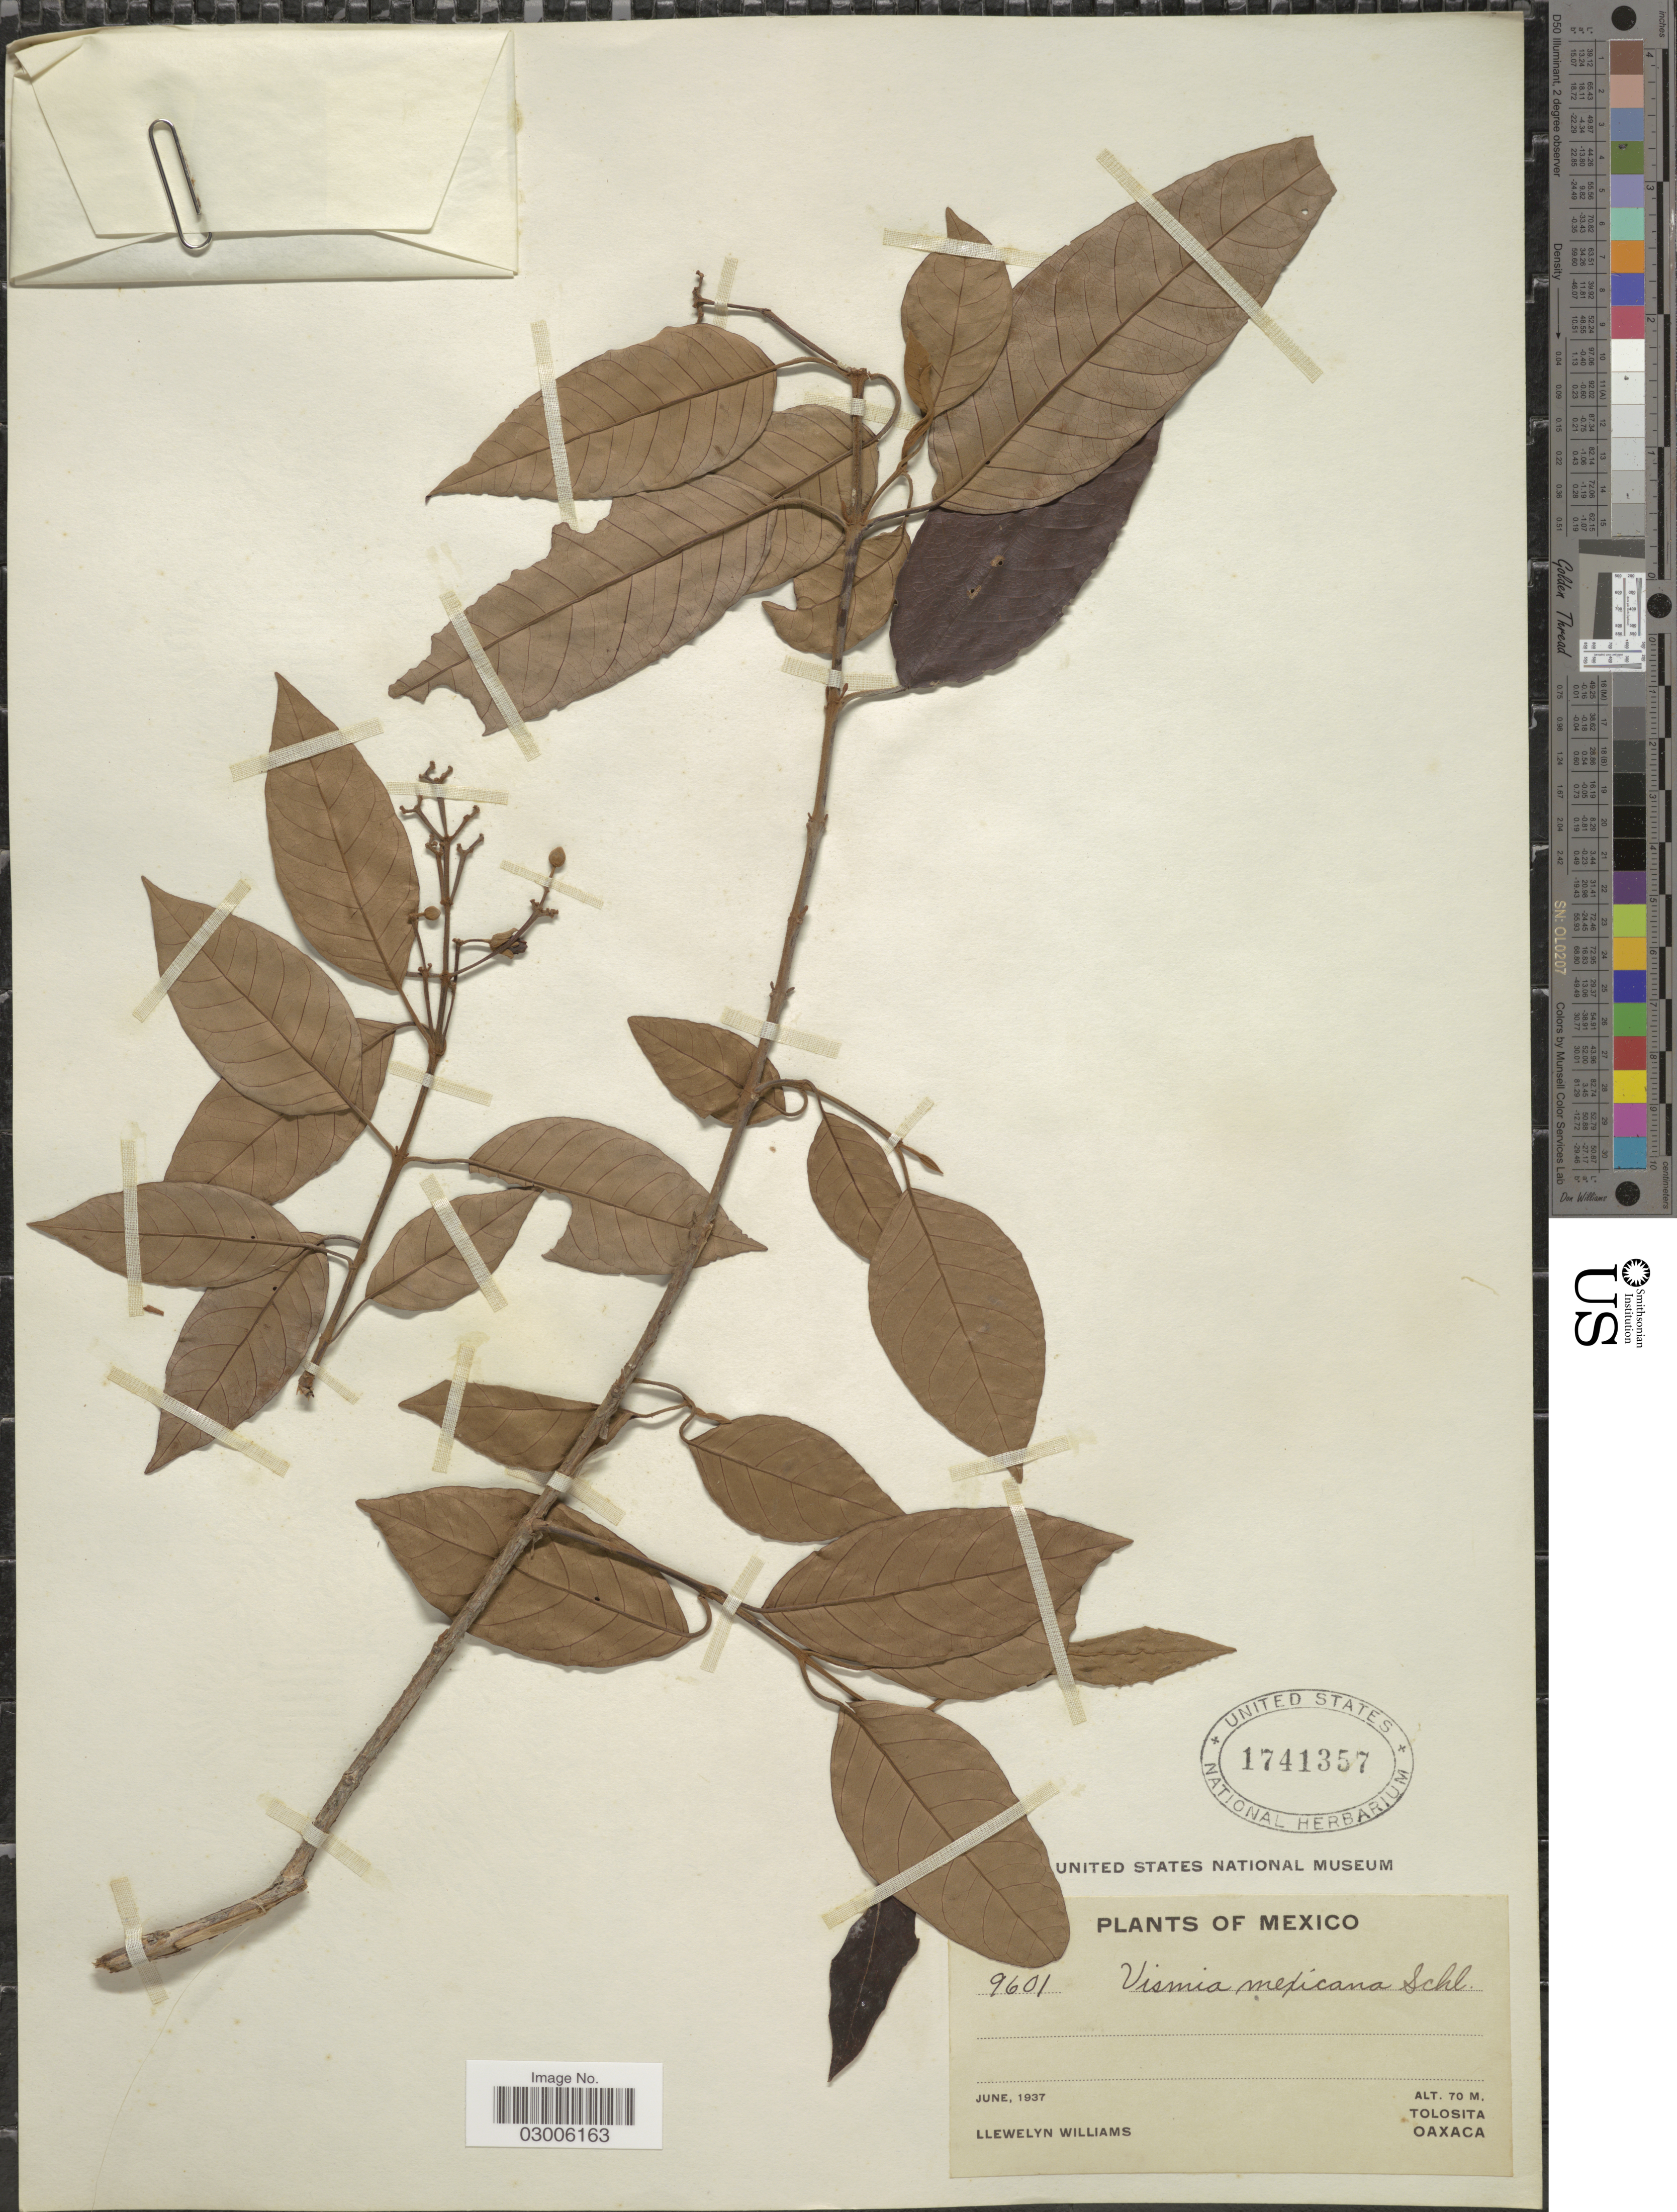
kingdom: Plantae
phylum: Tracheophyta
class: Magnoliopsida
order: Malpighiales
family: Hypericaceae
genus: Vismia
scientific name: Vismia baccifera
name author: (L.) Triana & Planch.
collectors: Ll. Williams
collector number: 9601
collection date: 1937-06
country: Mexico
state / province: Oaxaca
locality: Tolosita.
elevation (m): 70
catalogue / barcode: US 1741357